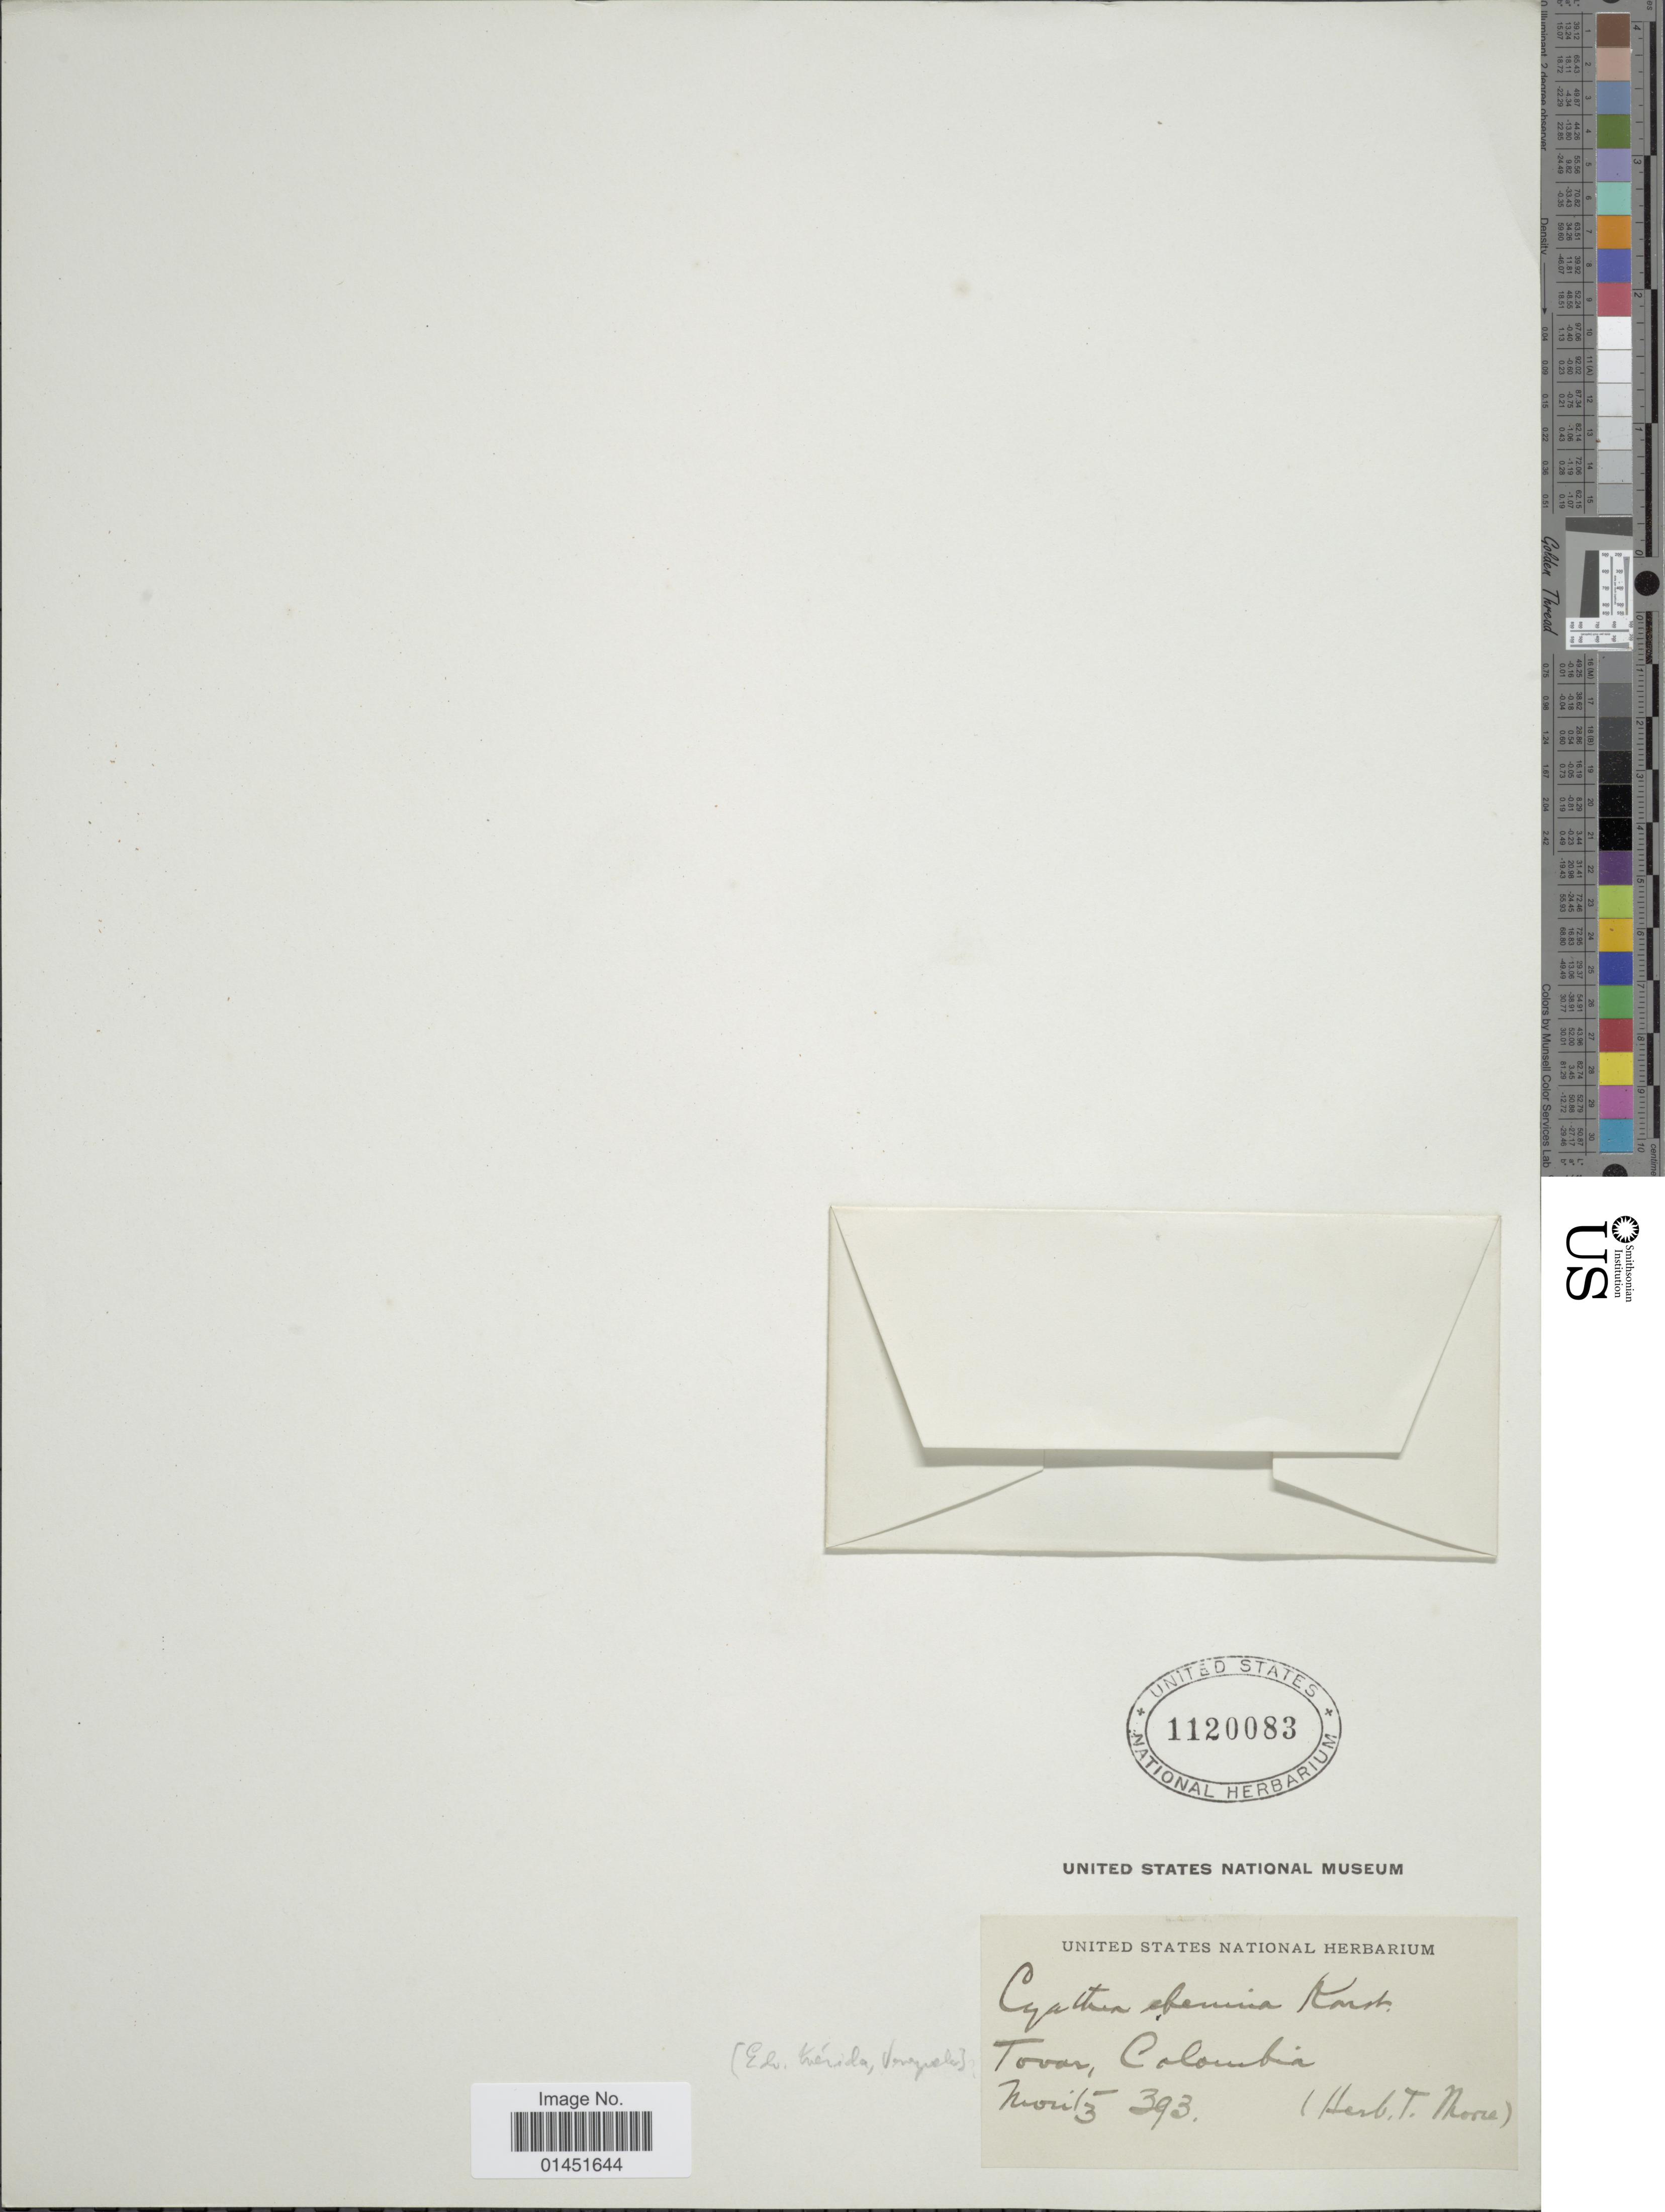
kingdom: Plantae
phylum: Tracheophyta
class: Polypodiopsida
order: Cyatheales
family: Cyatheaceae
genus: Cyathea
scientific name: Cyathea ebenina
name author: H. Karst.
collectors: Moritz, --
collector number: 393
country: Colombia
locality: Tovar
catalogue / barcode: US 1120083